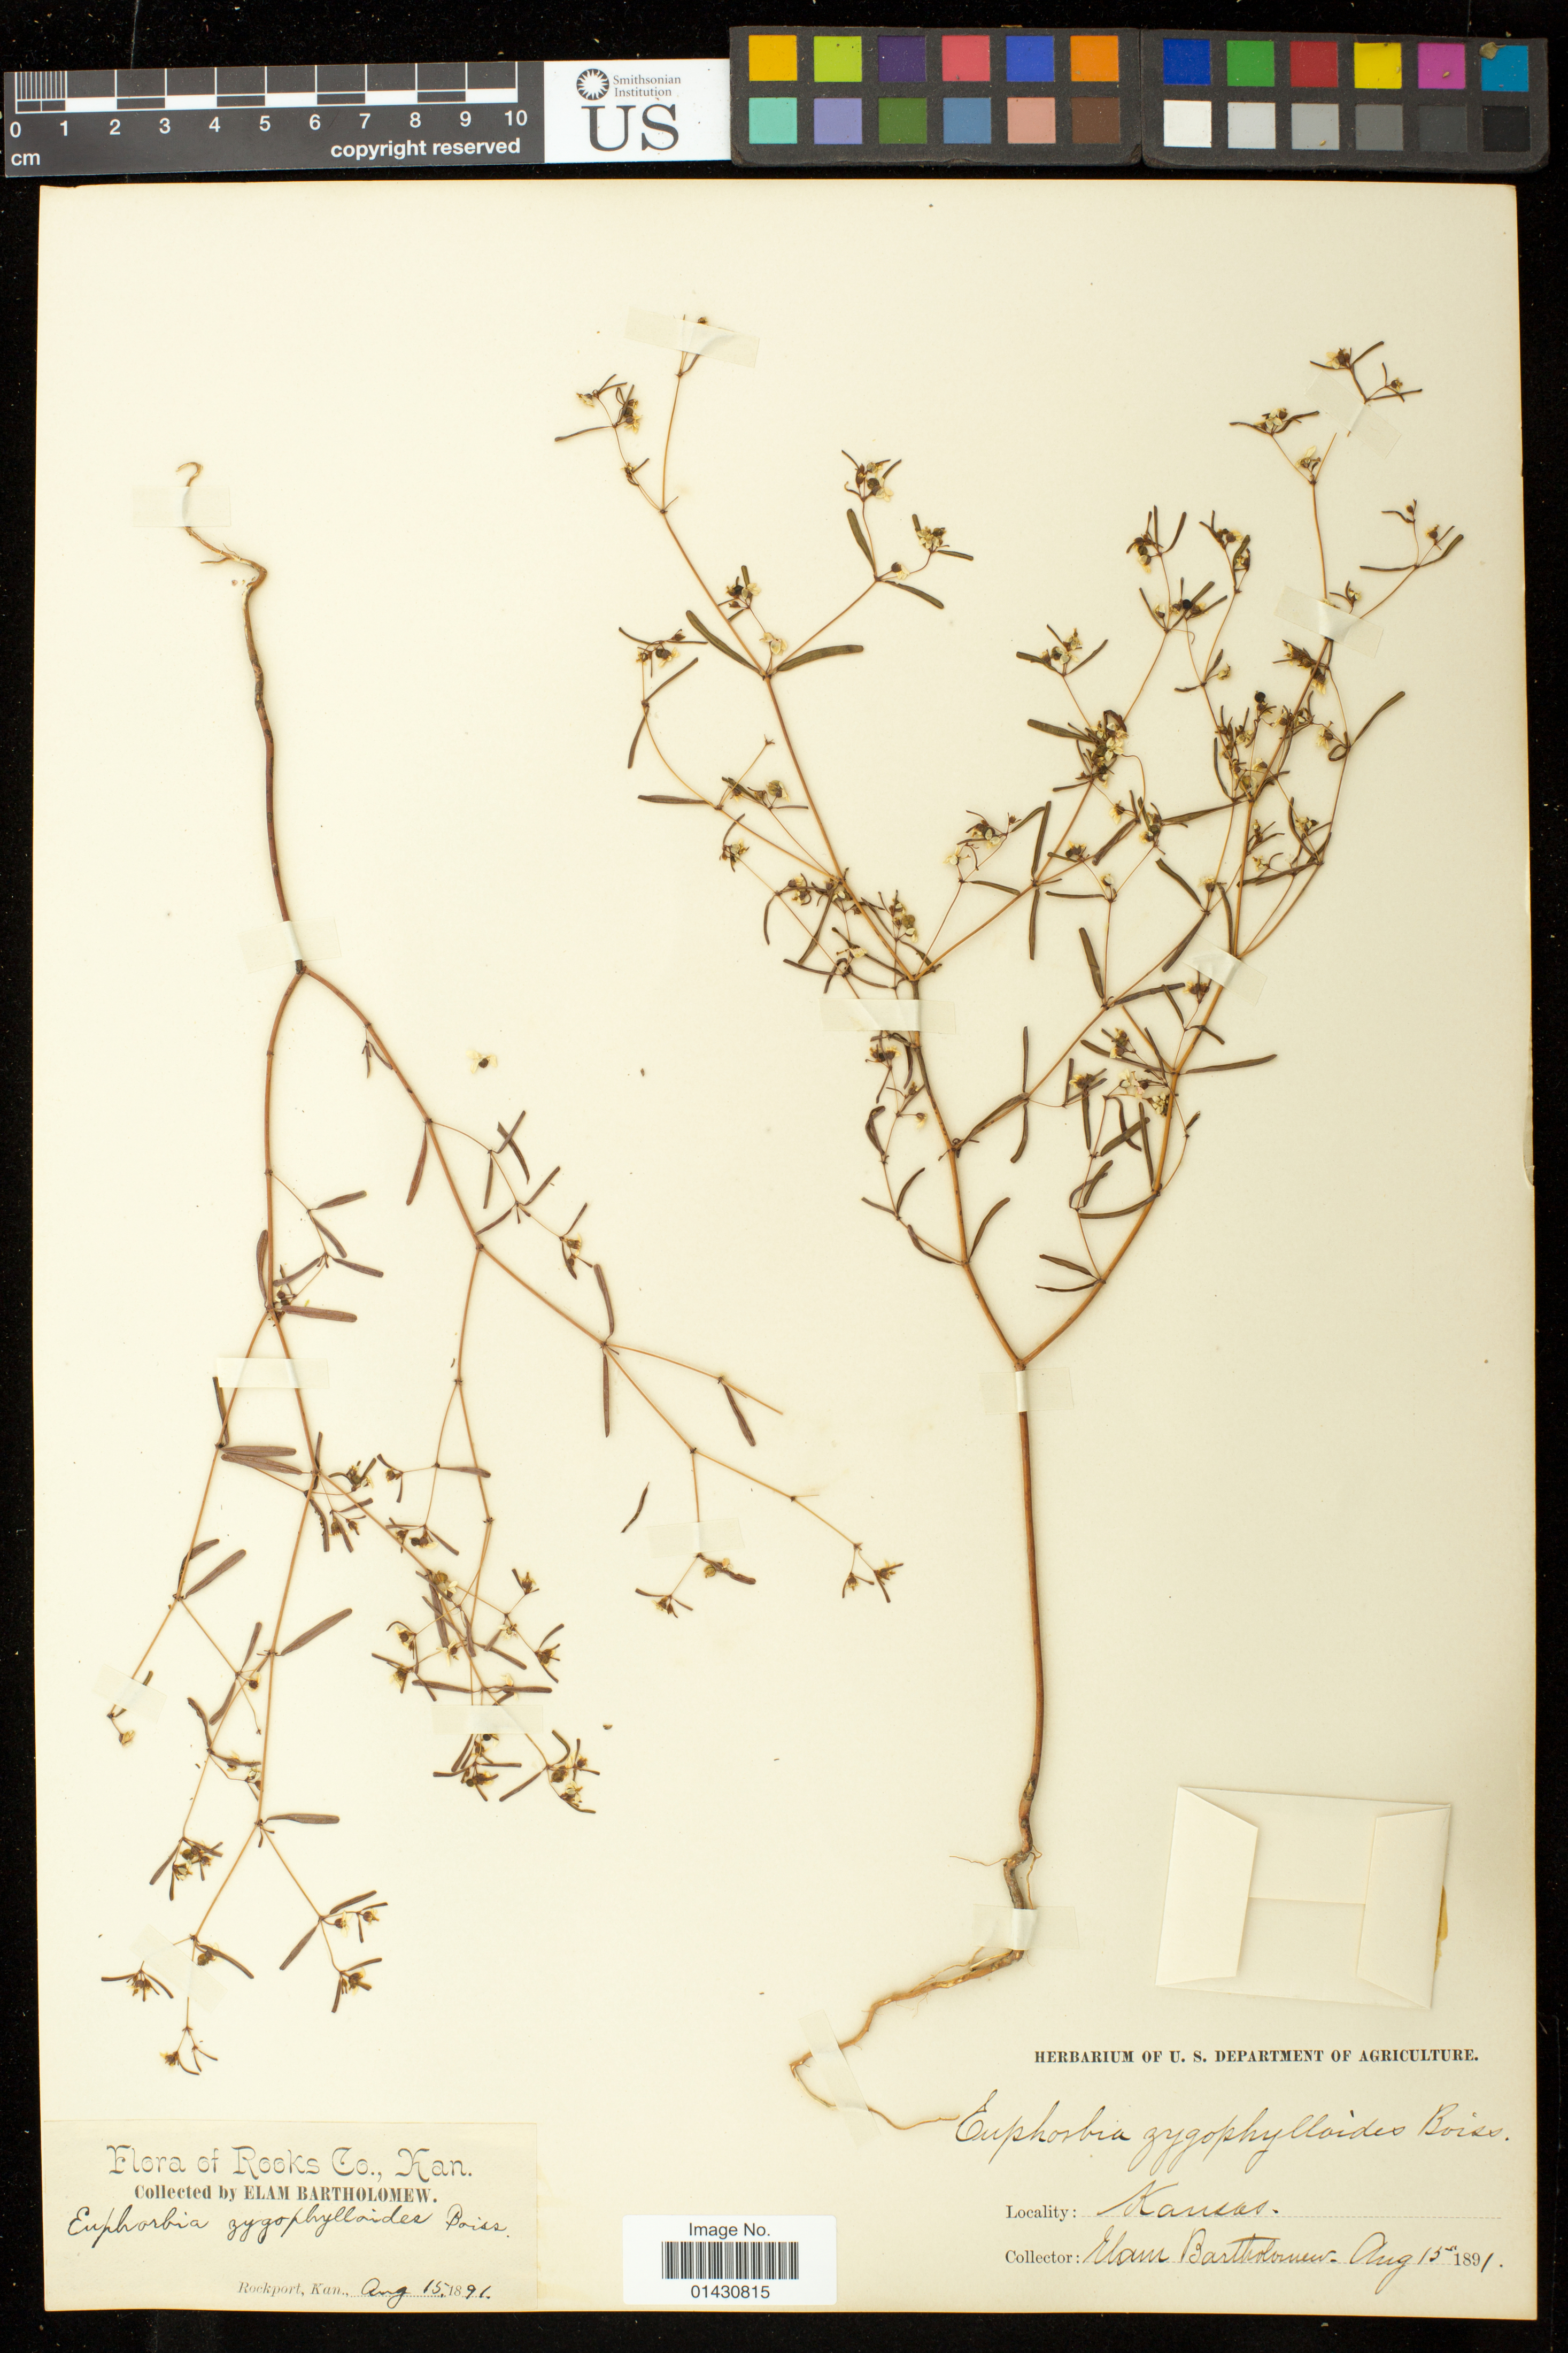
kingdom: Plantae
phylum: Tracheophyta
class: Magnoliopsida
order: Malpighiales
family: Euphorbiaceae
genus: Euphorbia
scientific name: Euphorbia missurica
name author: Raf.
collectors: E. Bartholomew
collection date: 1891-08-15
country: United States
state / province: Kansas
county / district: Rooks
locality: Rockport